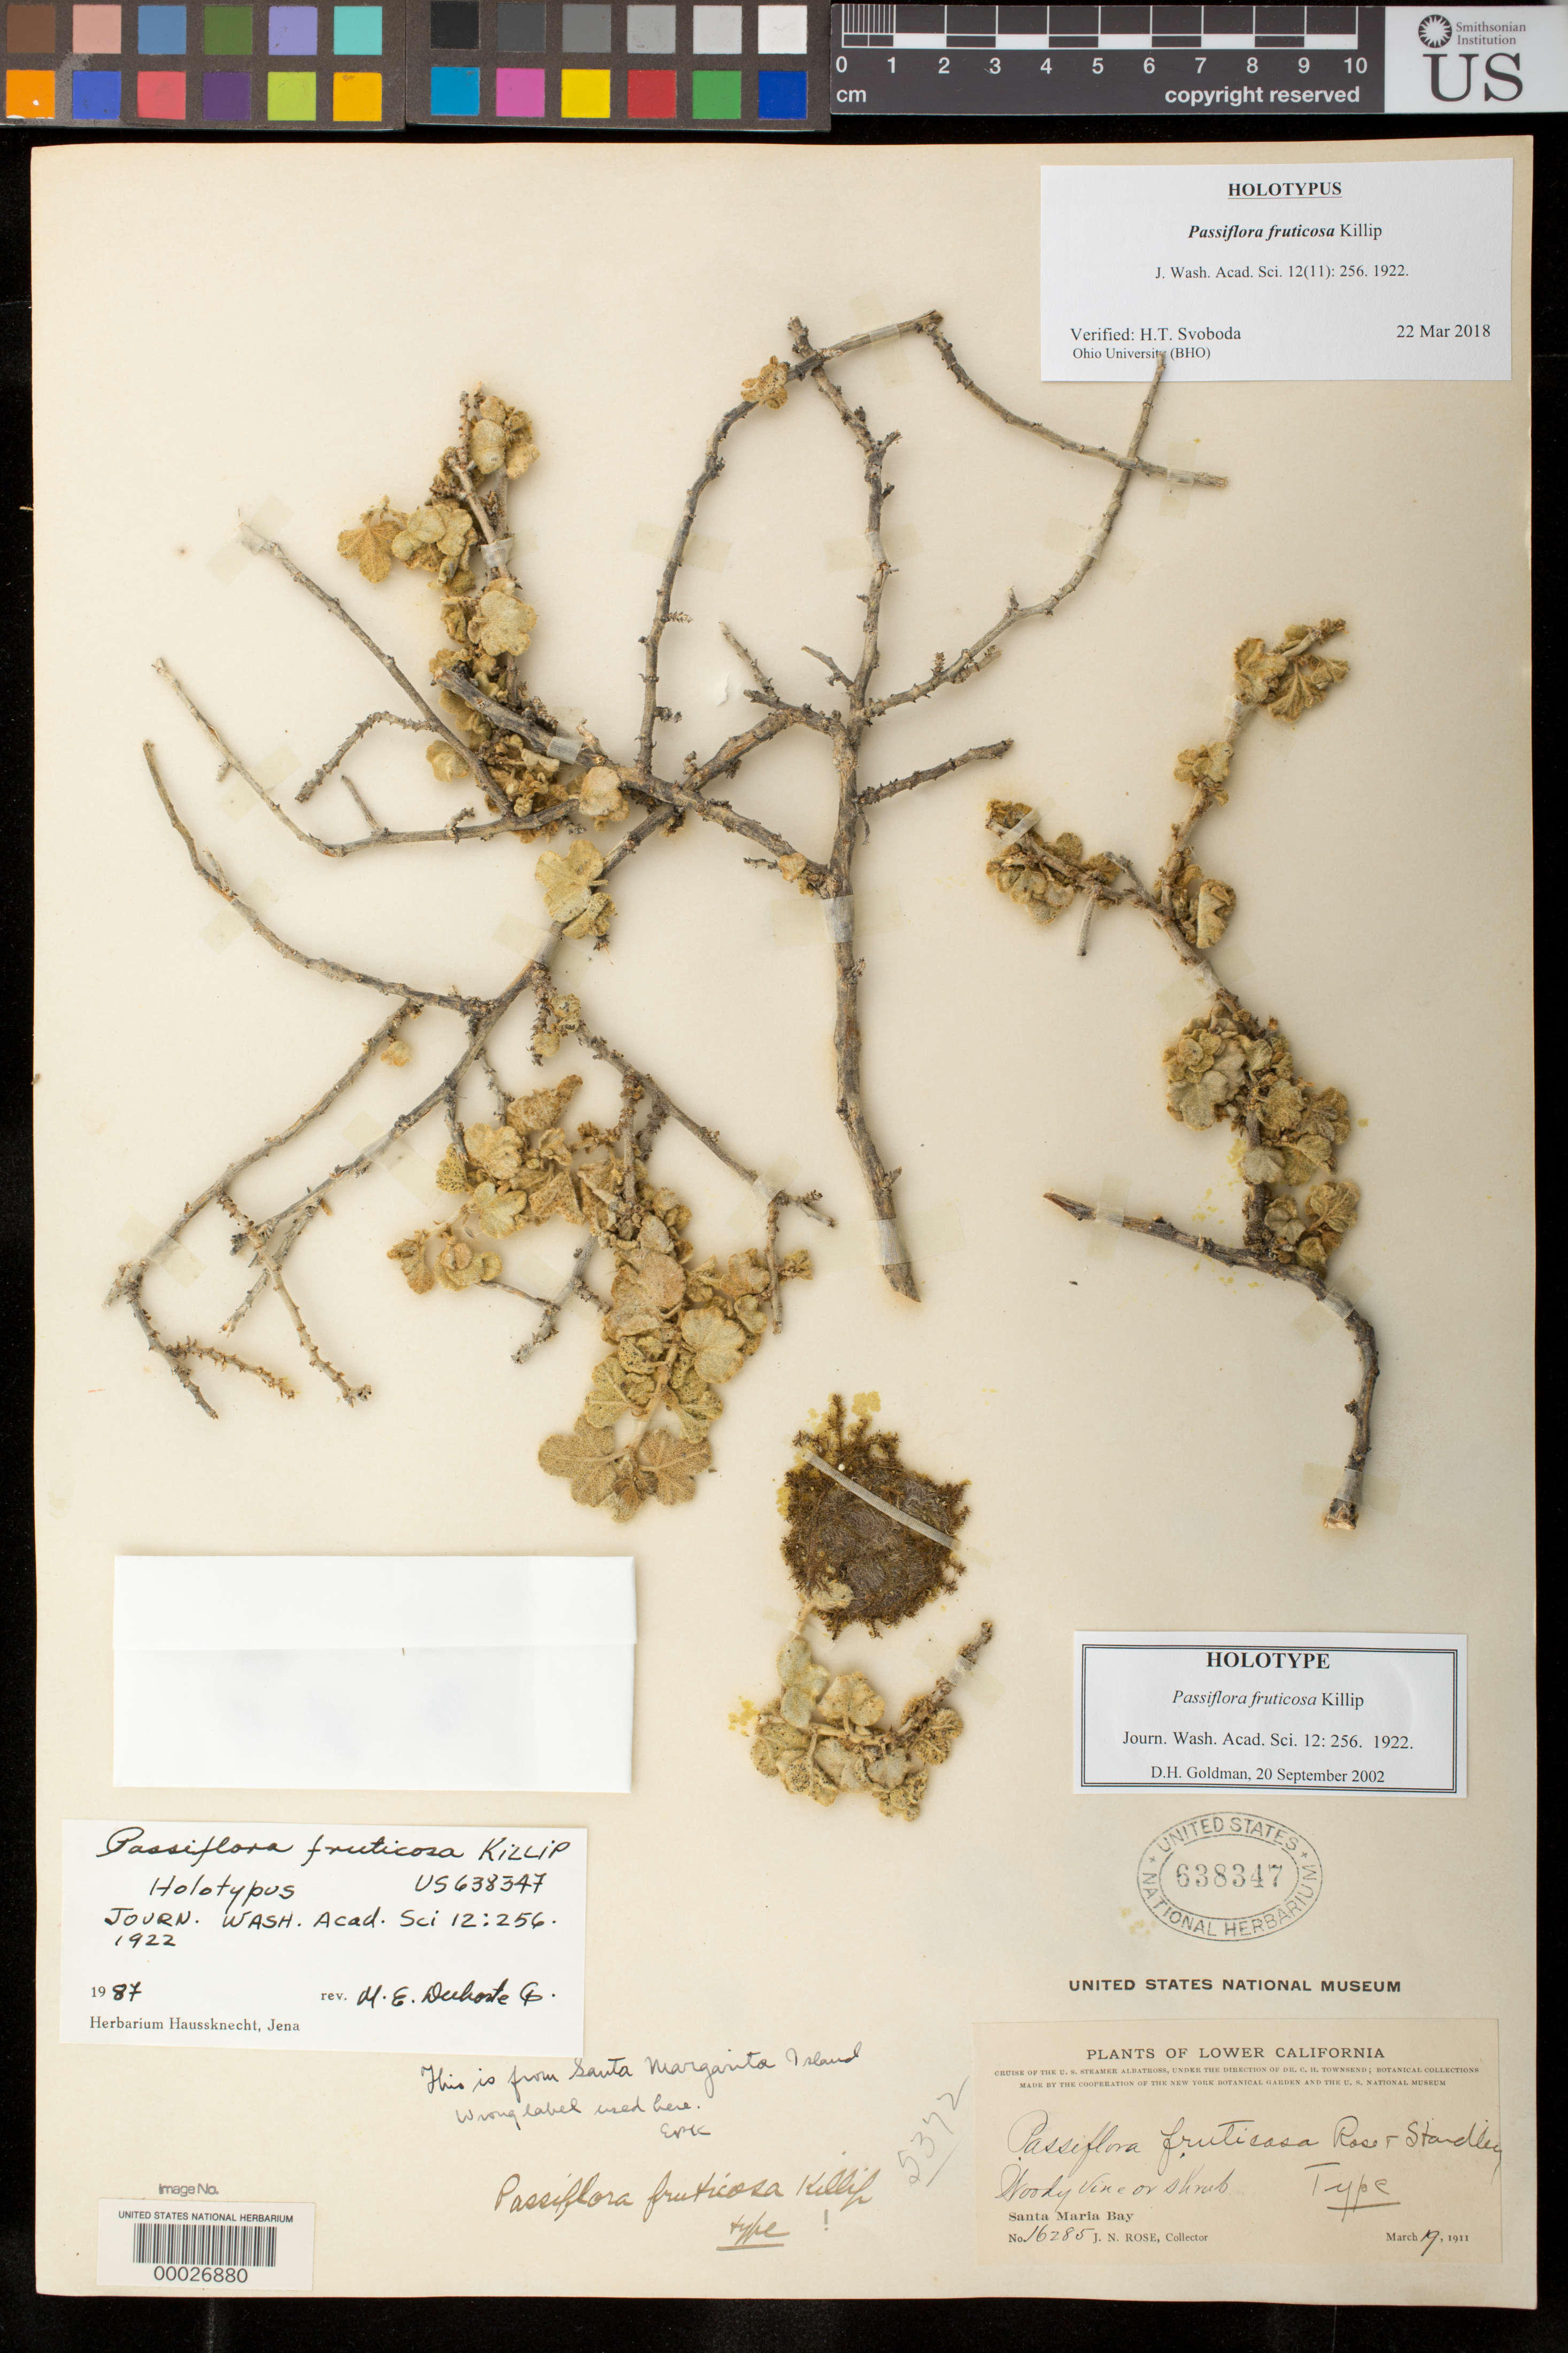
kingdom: Plantae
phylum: Tracheophyta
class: Magnoliopsida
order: Malpighiales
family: Passifloraceae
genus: Passiflora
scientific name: Passiflora fruticosa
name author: Killip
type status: Holotype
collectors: J. N. Rose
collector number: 16285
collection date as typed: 19 Mar 1911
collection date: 1911-03-19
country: Mexico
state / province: Baja California Sur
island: Santa Margarita Island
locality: Santa Maria Bay. [See Catalog:Notes]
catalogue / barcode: US 638347